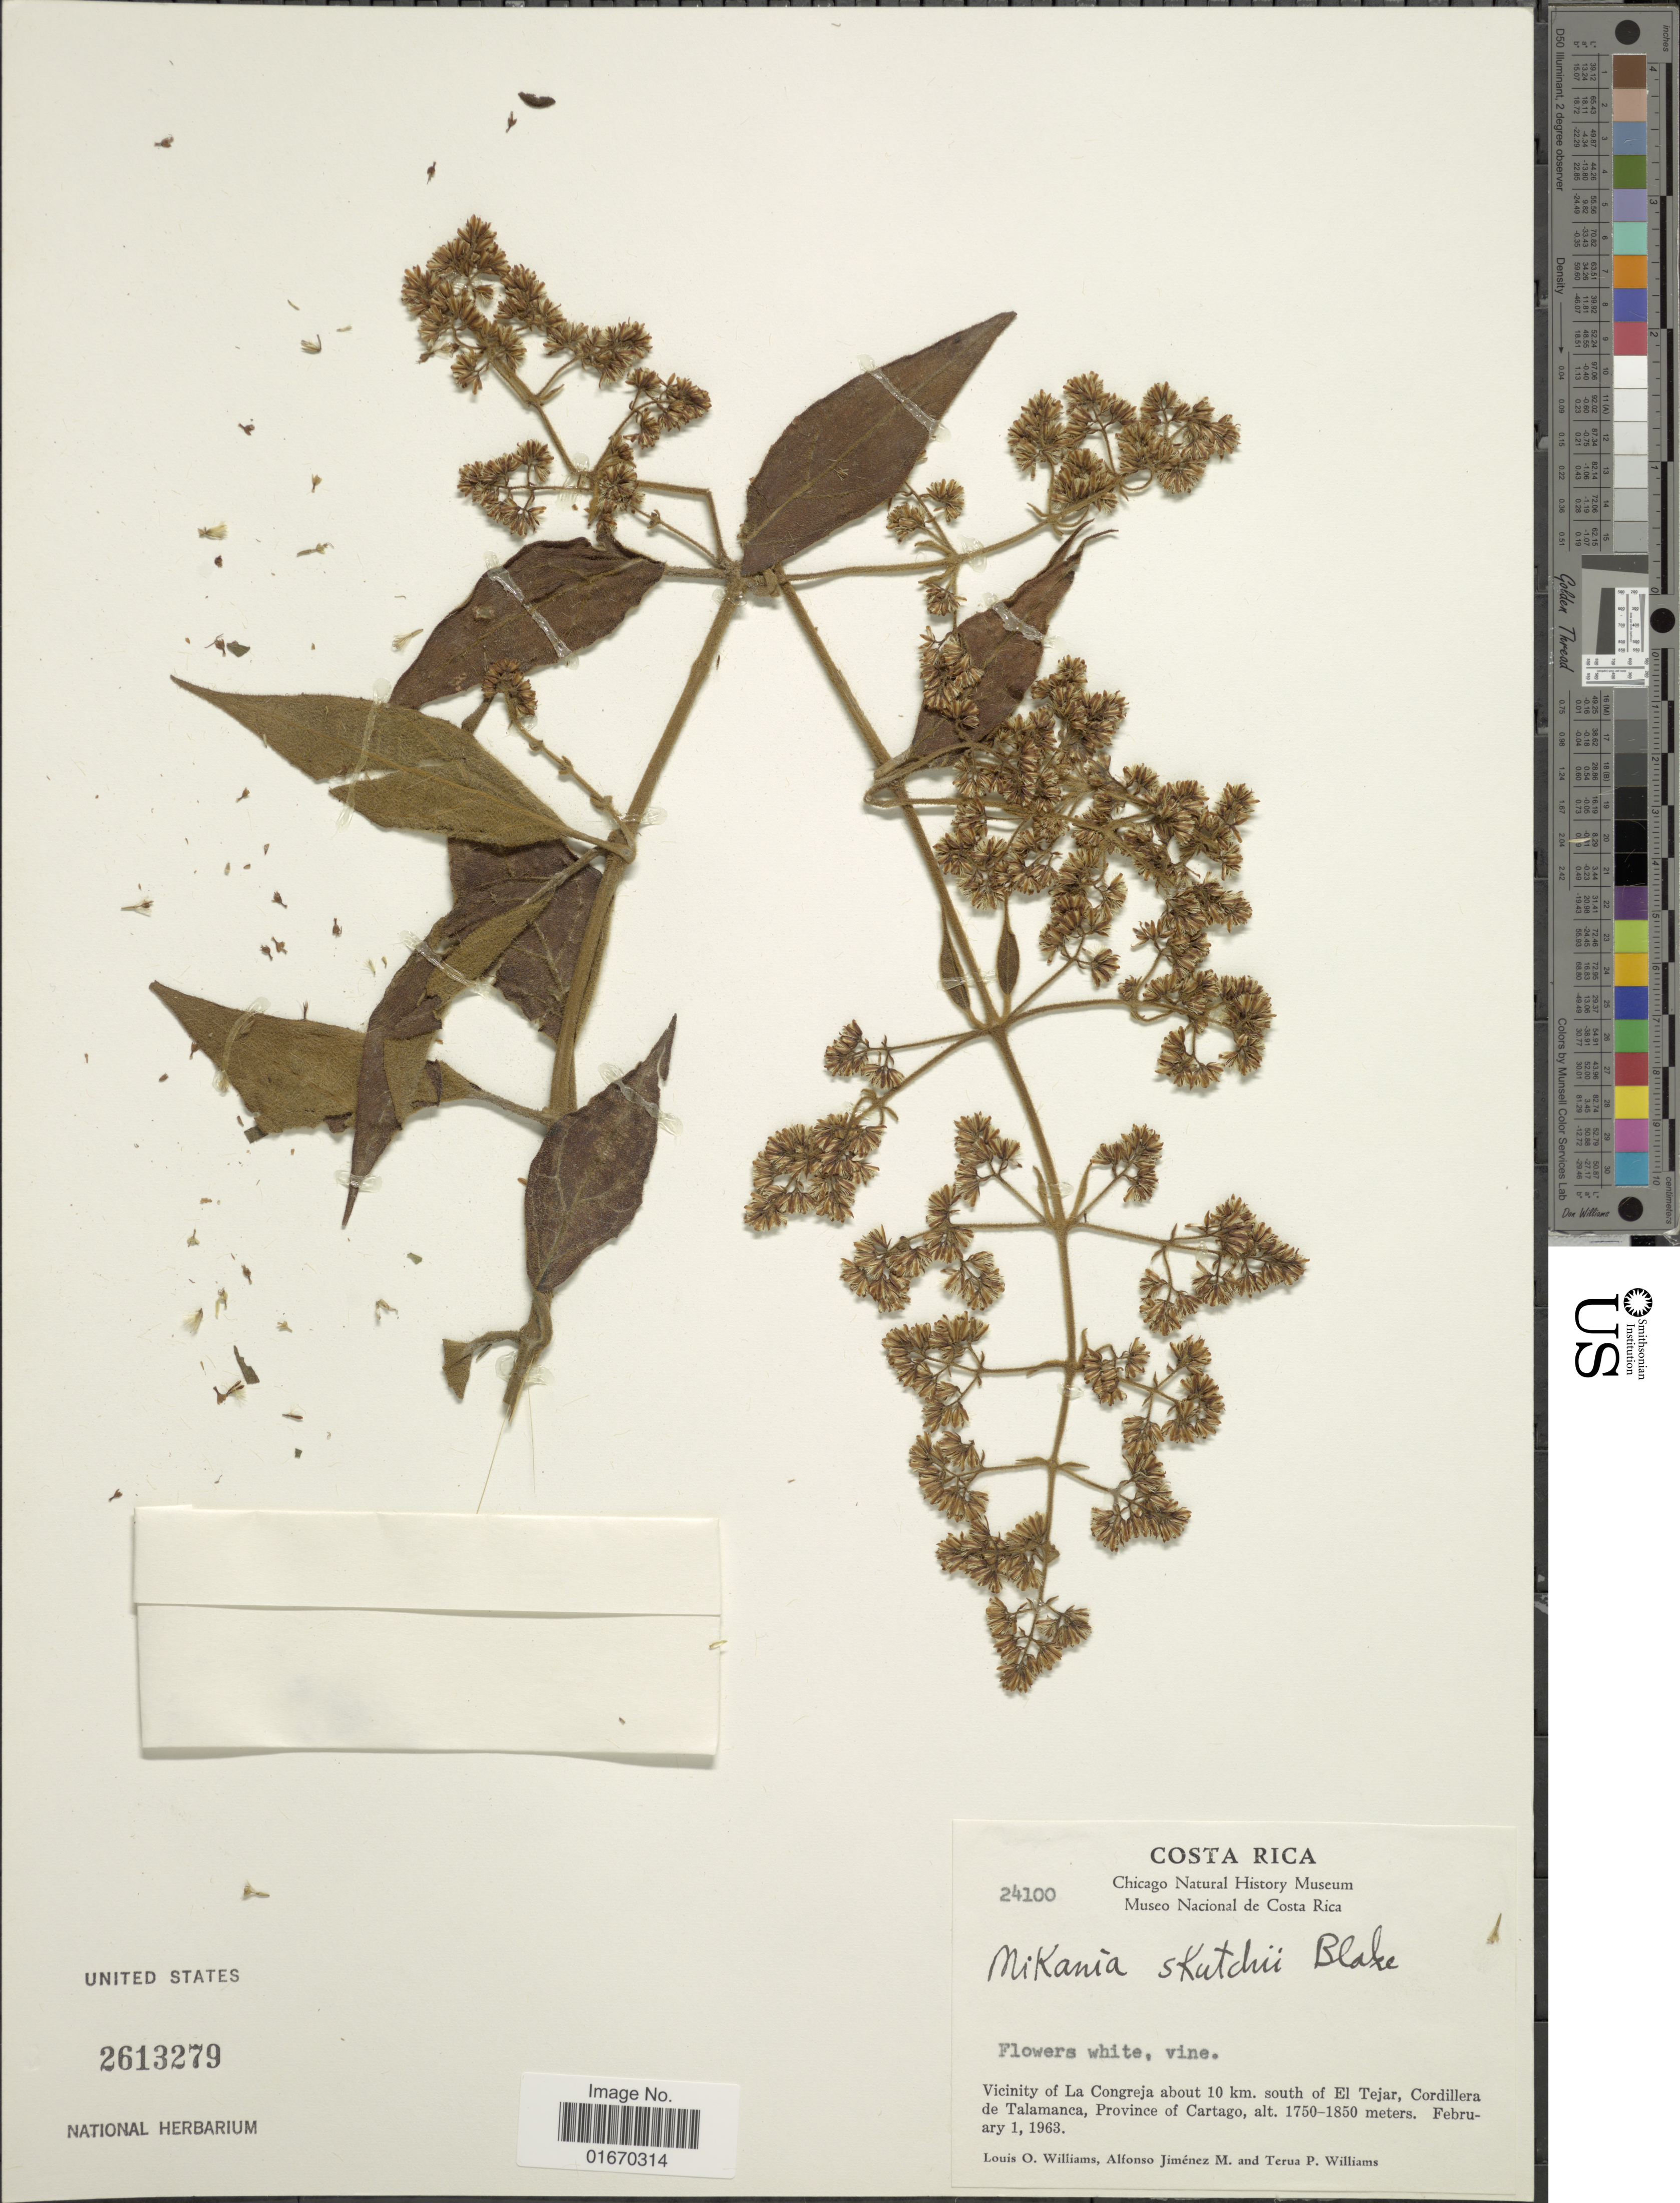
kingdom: Plantae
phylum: Tracheophyta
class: Magnoliopsida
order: Asterales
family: Asteraceae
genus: Mikania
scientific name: Mikania banisteriae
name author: DC.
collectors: L. O. Williams, A. Jimenez M. & T. P. Williams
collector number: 24100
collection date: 1963-02-01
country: Costa Rica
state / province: Cartago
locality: Vicinity of La Congreja about 10 km south of El Tejar, Cordillera de Talamanca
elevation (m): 1750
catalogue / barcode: US 2613279